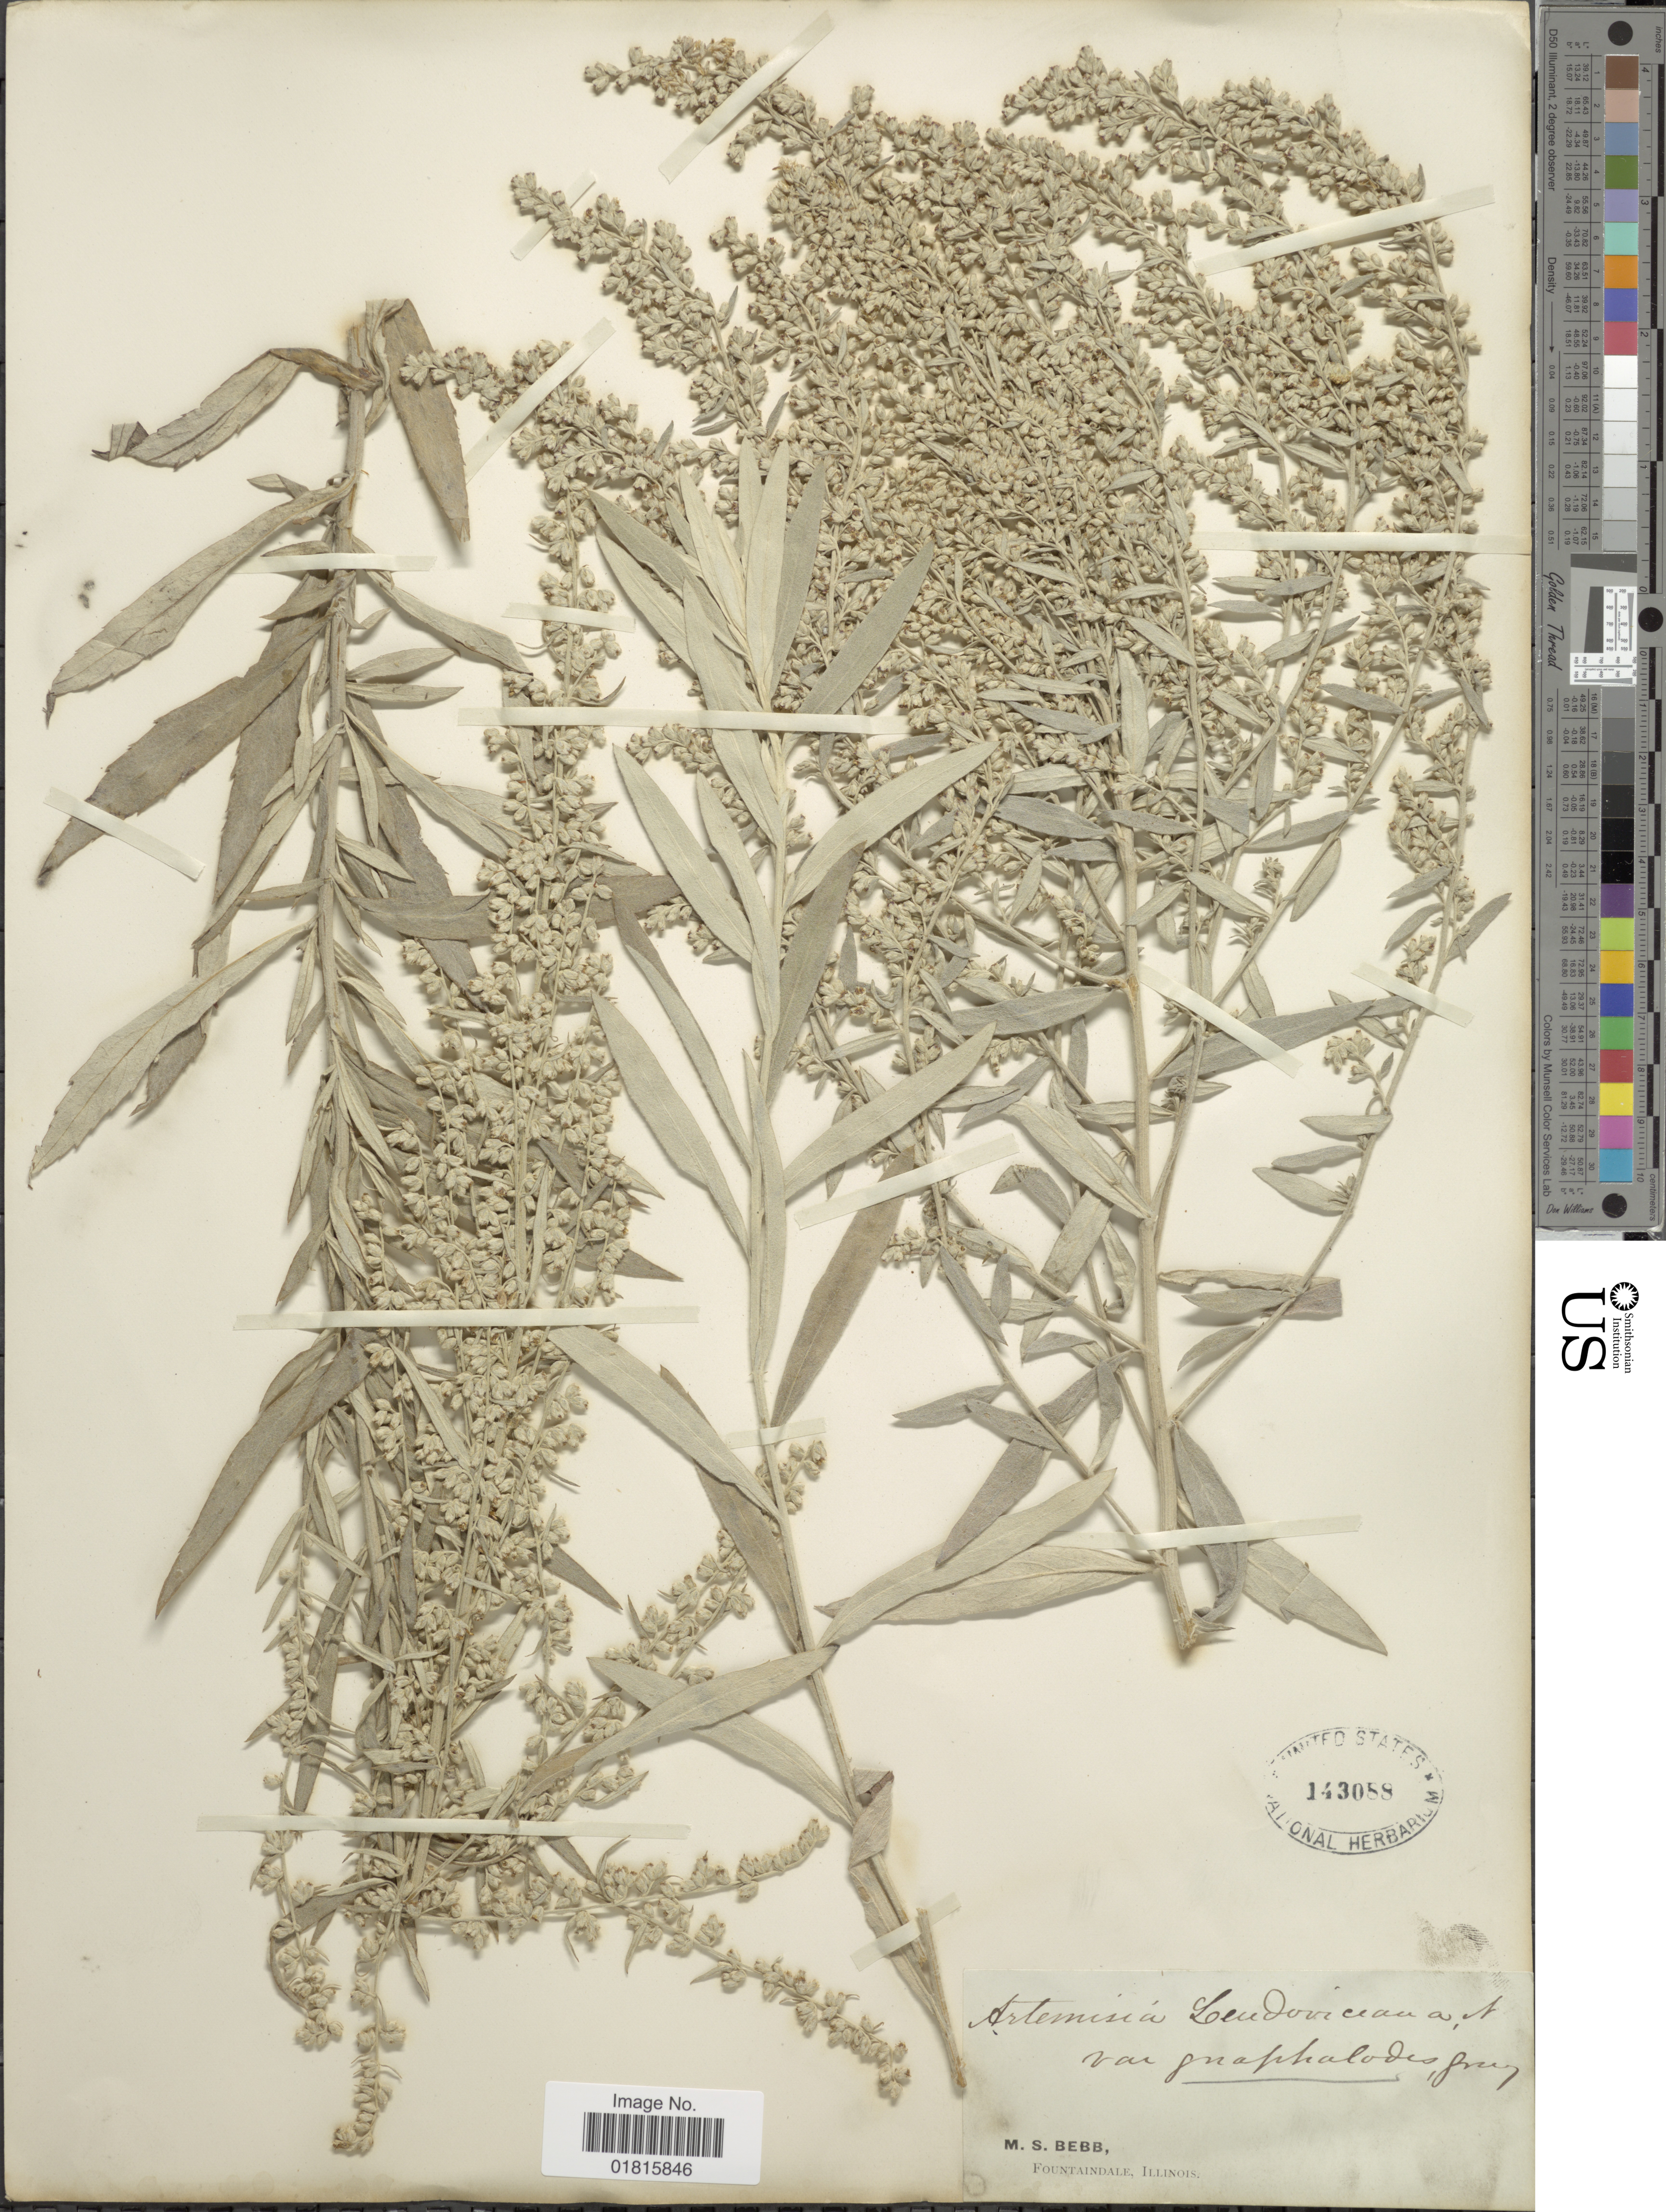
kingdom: Plantae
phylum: Tracheophyta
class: Magnoliopsida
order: Asterales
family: Asteraceae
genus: Artemisia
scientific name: Artemisia gnaphaloides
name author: Nutt.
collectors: M. Bebb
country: United States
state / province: Illinois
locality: Fountaindale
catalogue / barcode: US 143088